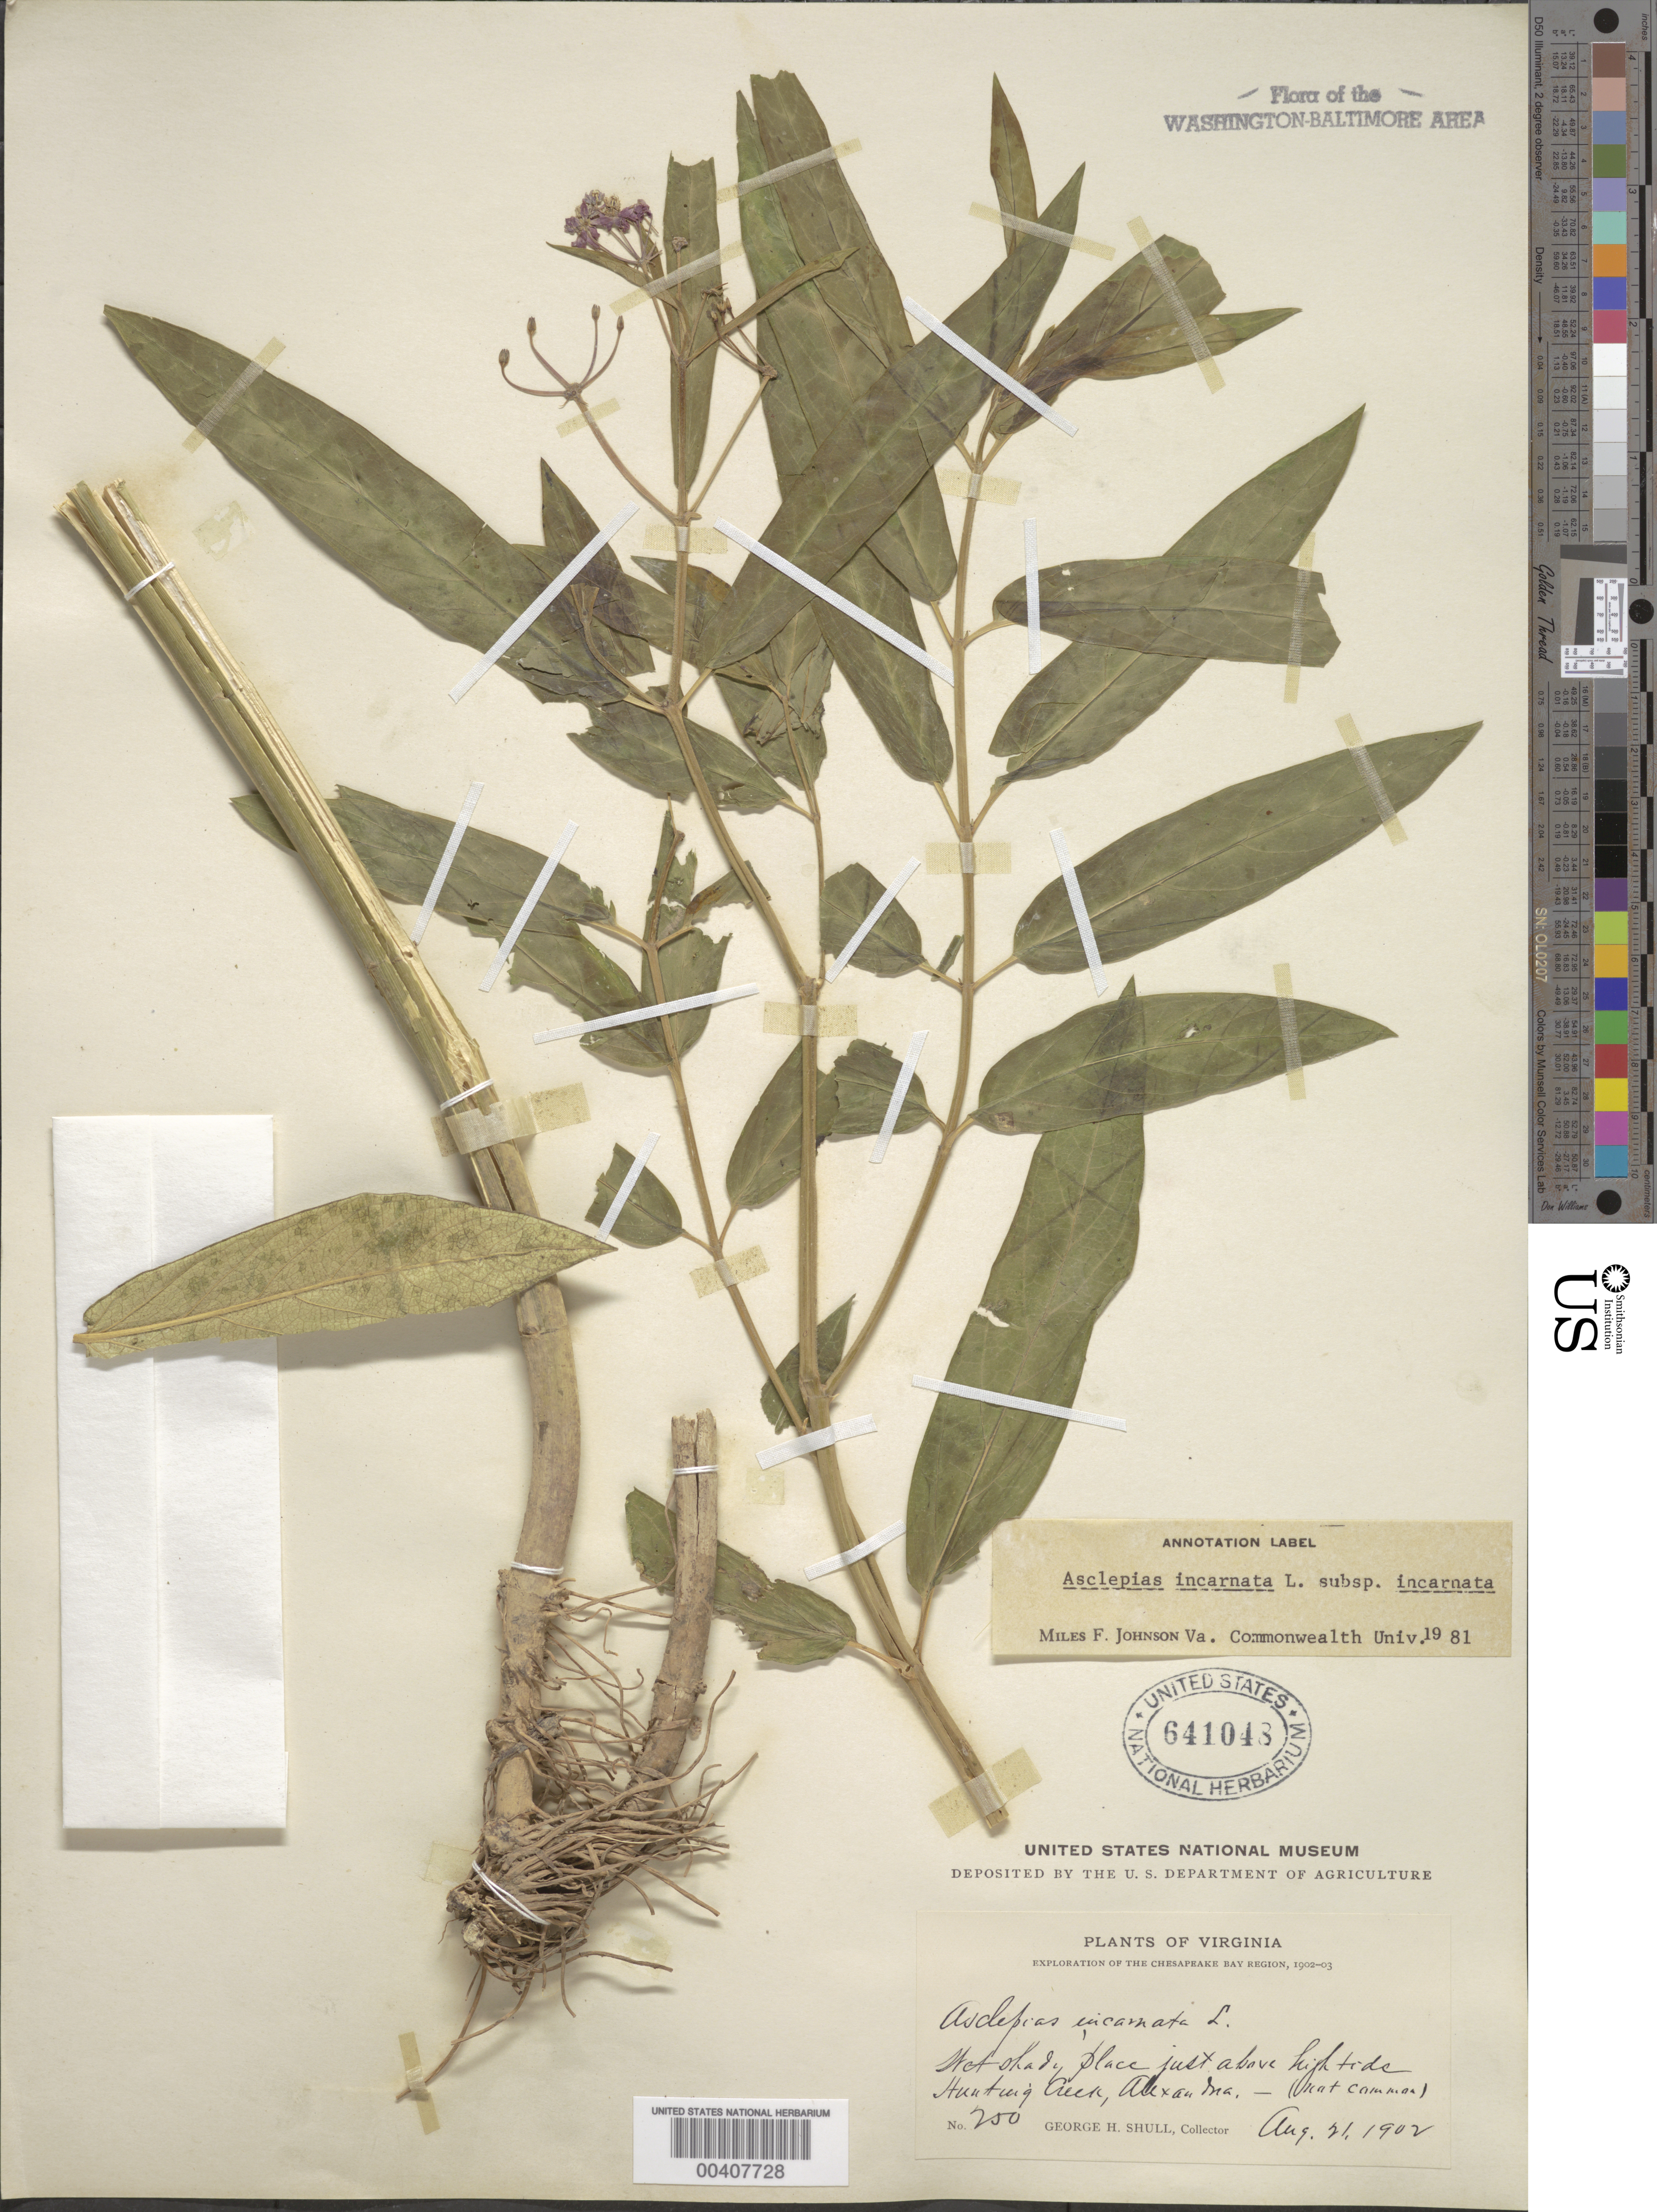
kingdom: Plantae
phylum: Tracheophyta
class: Magnoliopsida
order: Gentianales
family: Apocynaceae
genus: Asclepias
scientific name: Asclepias incarnata subsp. incarnata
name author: L.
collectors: G. H. Shull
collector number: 250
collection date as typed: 21 Aug 1902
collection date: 1902-08-21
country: United States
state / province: Virginia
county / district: Fairfax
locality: Hunting Creek, Alexandria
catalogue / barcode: US 641048